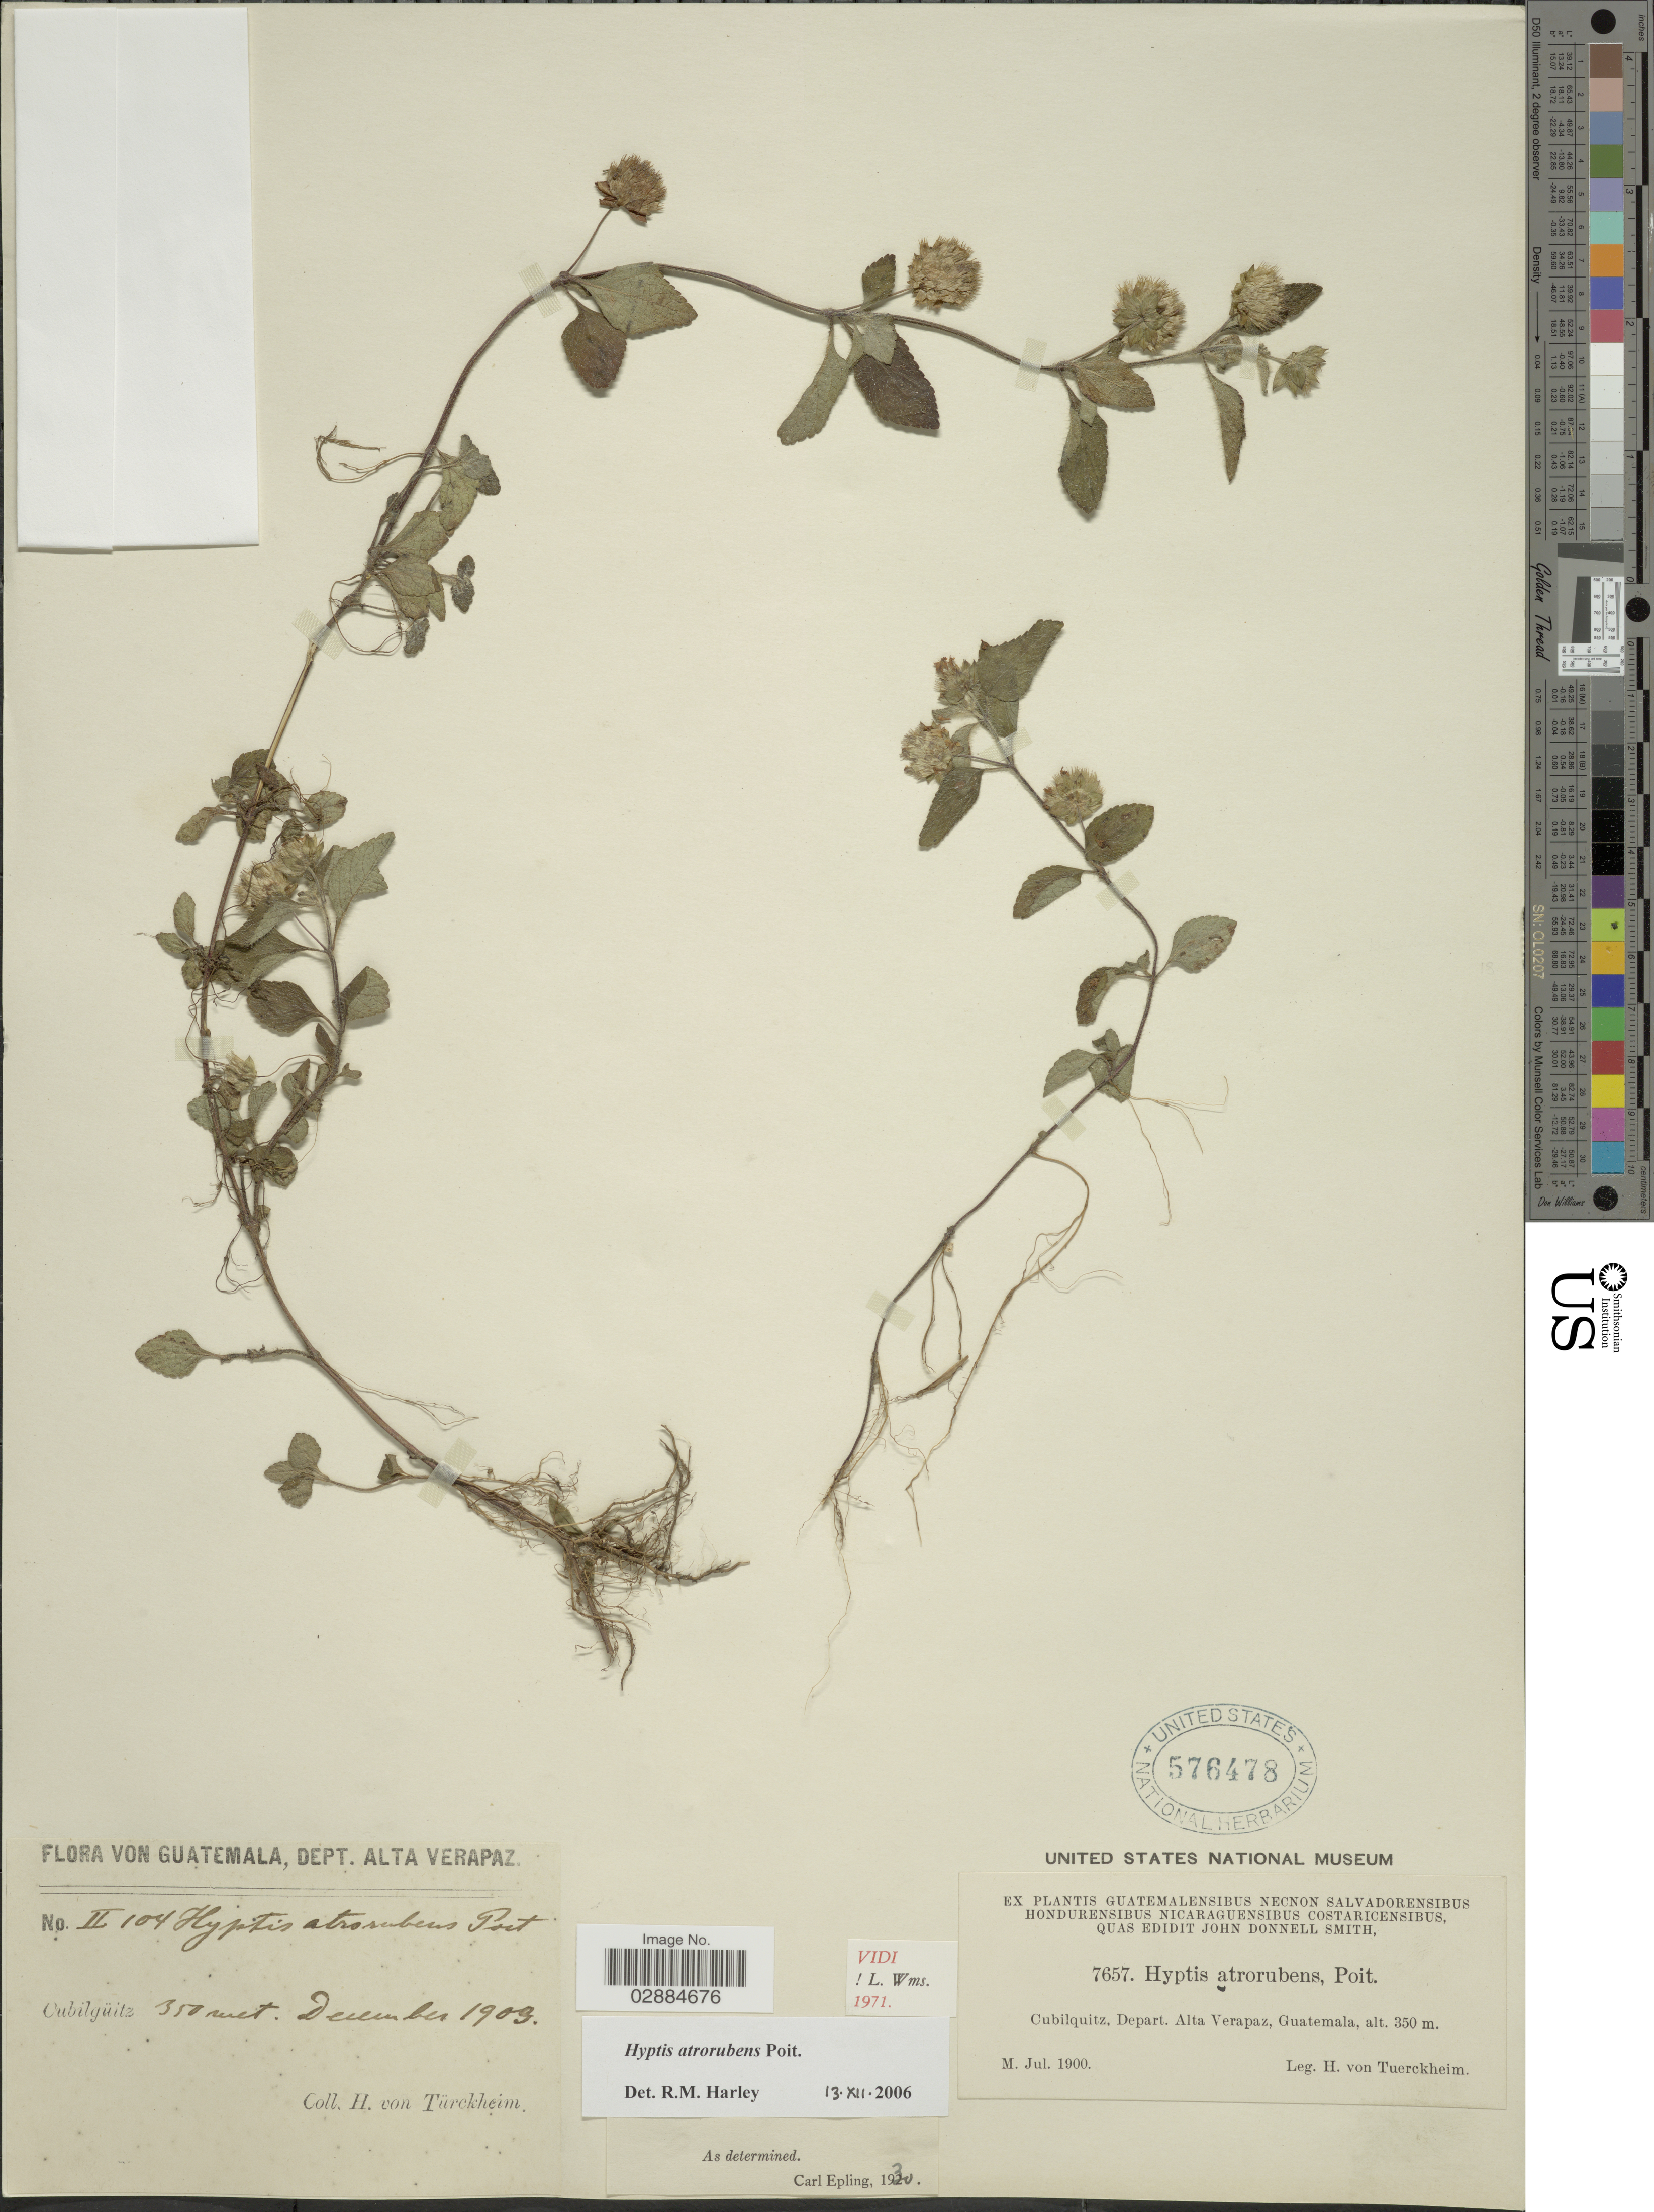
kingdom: Plantae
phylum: Tracheophyta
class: Magnoliopsida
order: Lamiales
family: Lamiaceae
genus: Hyptis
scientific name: Hyptis atrorubens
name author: Poit.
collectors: H. von Türckheim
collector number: II104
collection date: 1903-12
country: Guatemala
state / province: Alta Verapaz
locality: Cubilquitz, Depart. Alta Verapaz.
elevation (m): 350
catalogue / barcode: US 576478